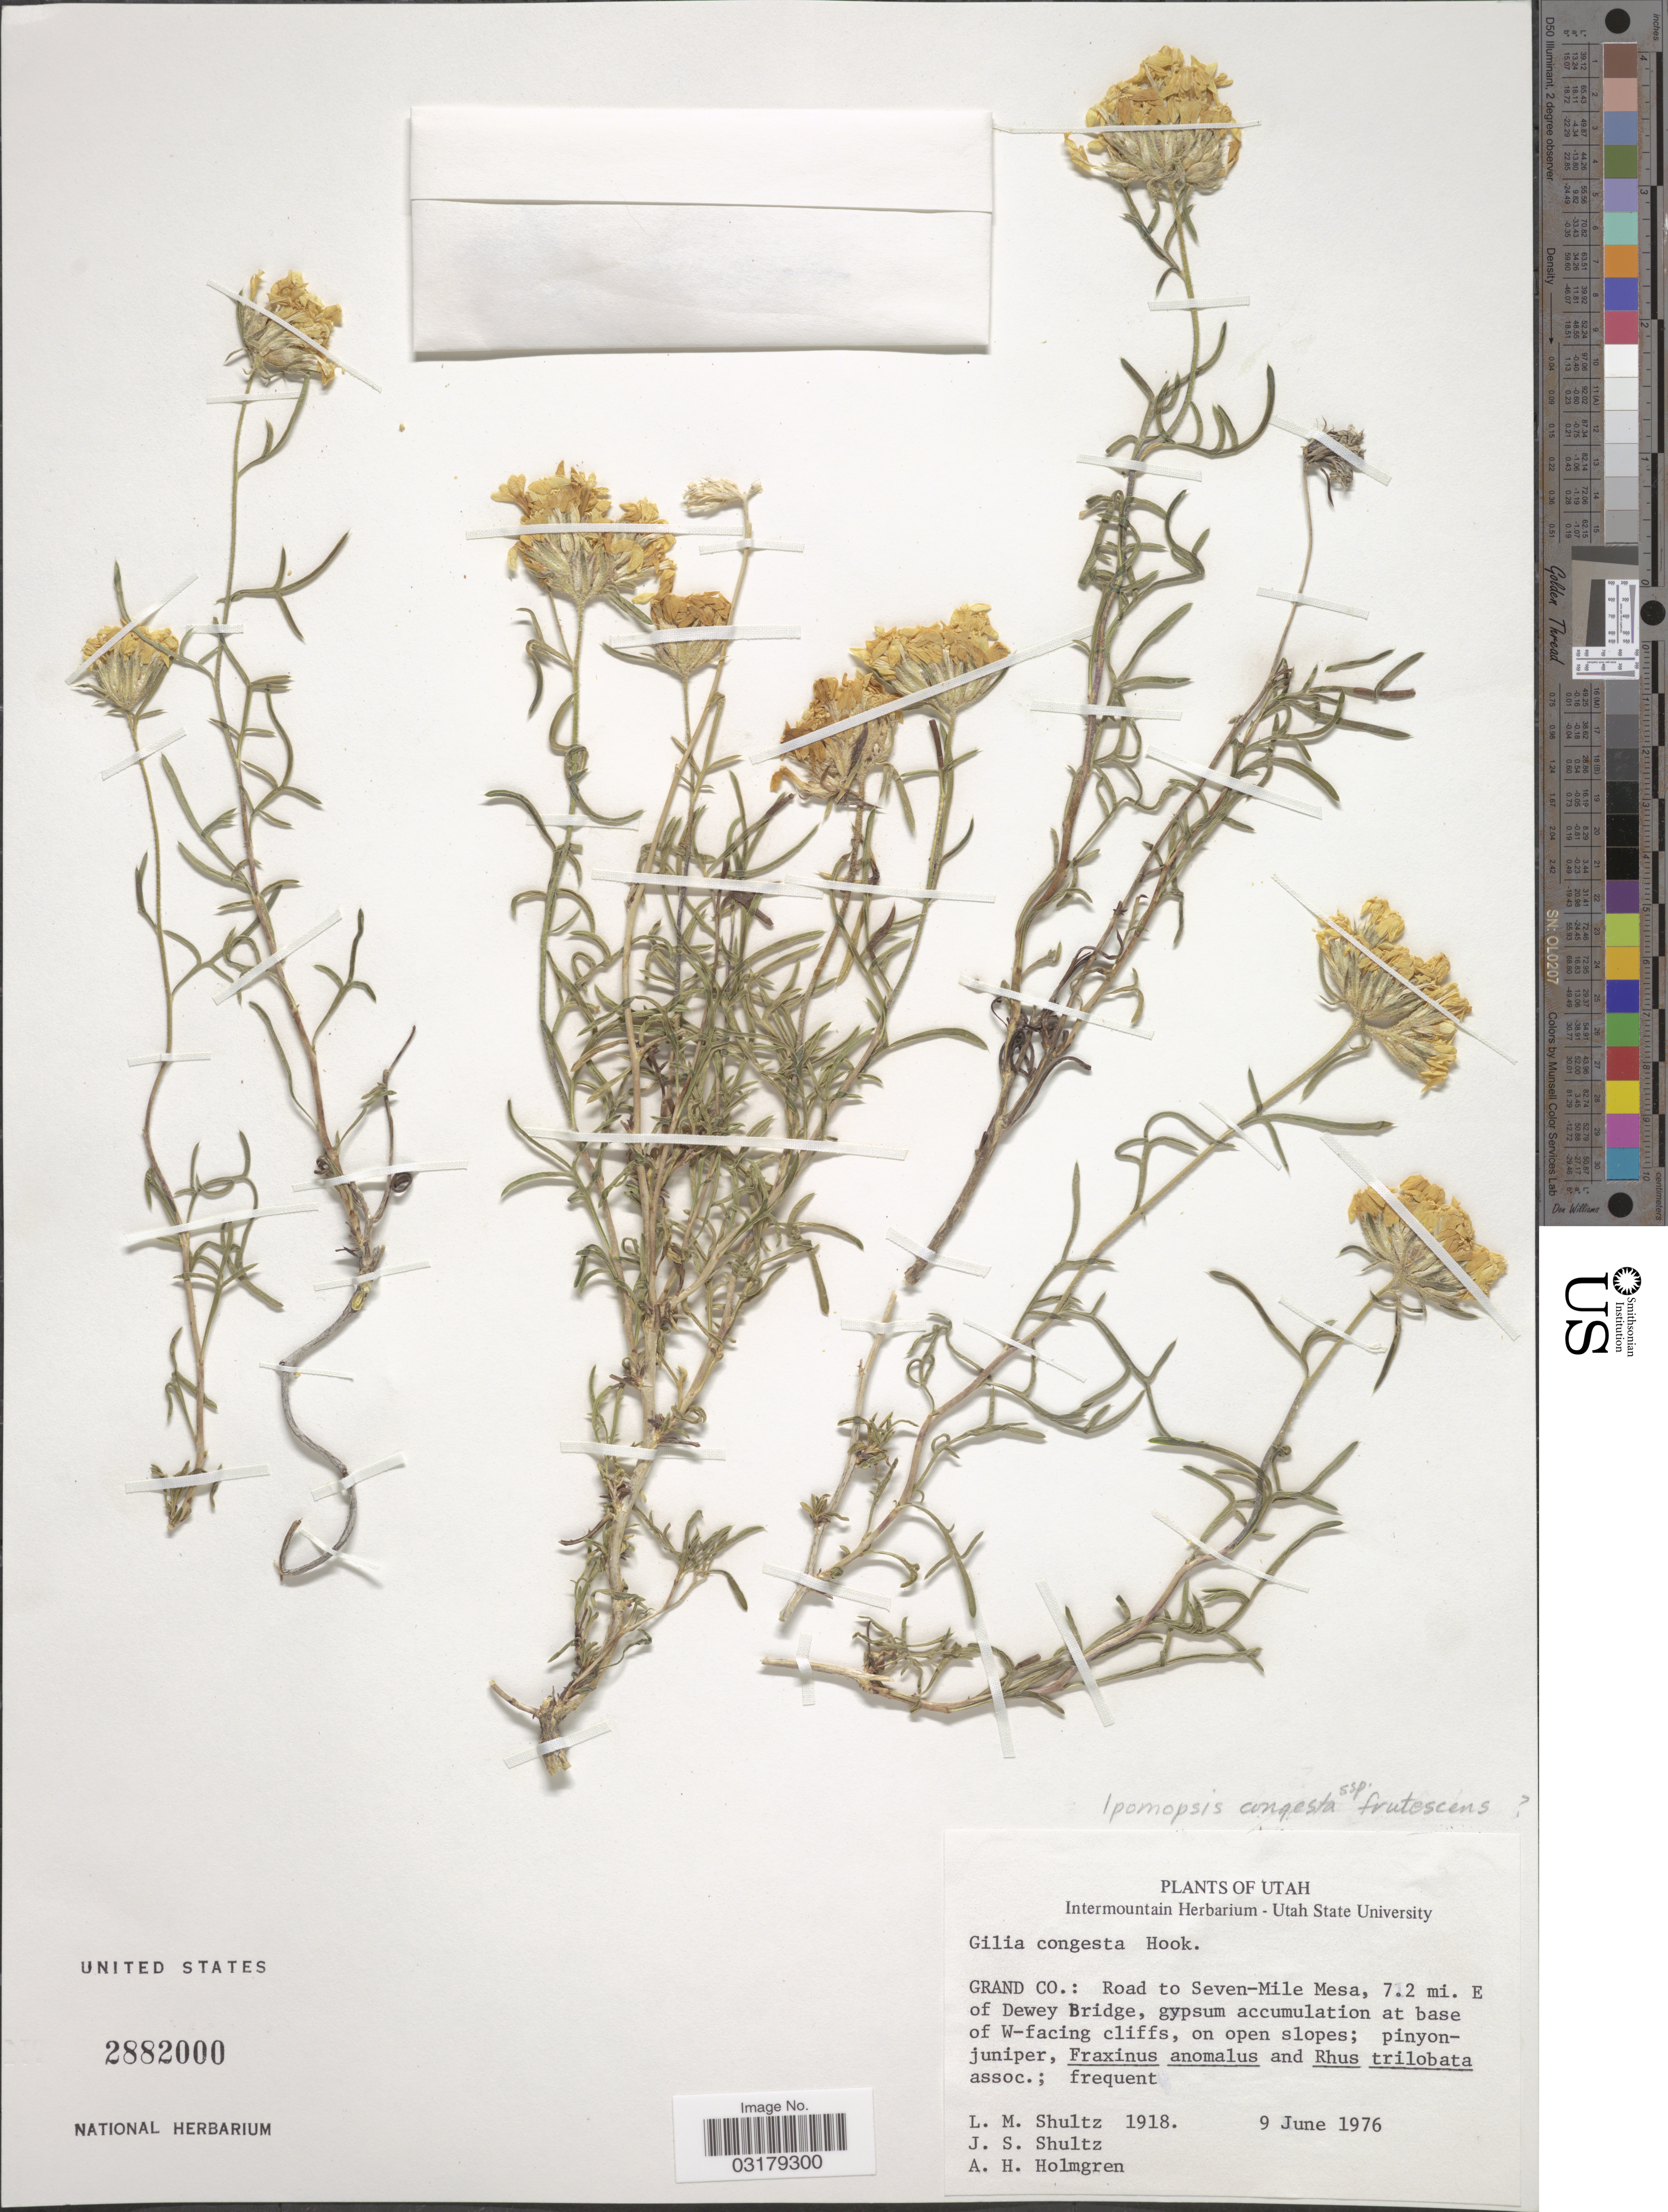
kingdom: Plantae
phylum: Tracheophyta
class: Magnoliopsida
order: Ericales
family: Polemoniaceae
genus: Ipomopsis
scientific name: Ipomopsis congesta subsp. frutescens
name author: (Rydb.) A.G. Day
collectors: L. Shultz, J. Shultz & A. H. Holmgren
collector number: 1918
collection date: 1976-06-09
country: United States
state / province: Utah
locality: Grand Co.: Road to Seven-Mile Mesa, 7.2 mi. E of Dewy Bridge, gypsum accumulation at base of W-facing cliffs.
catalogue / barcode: US 2882000